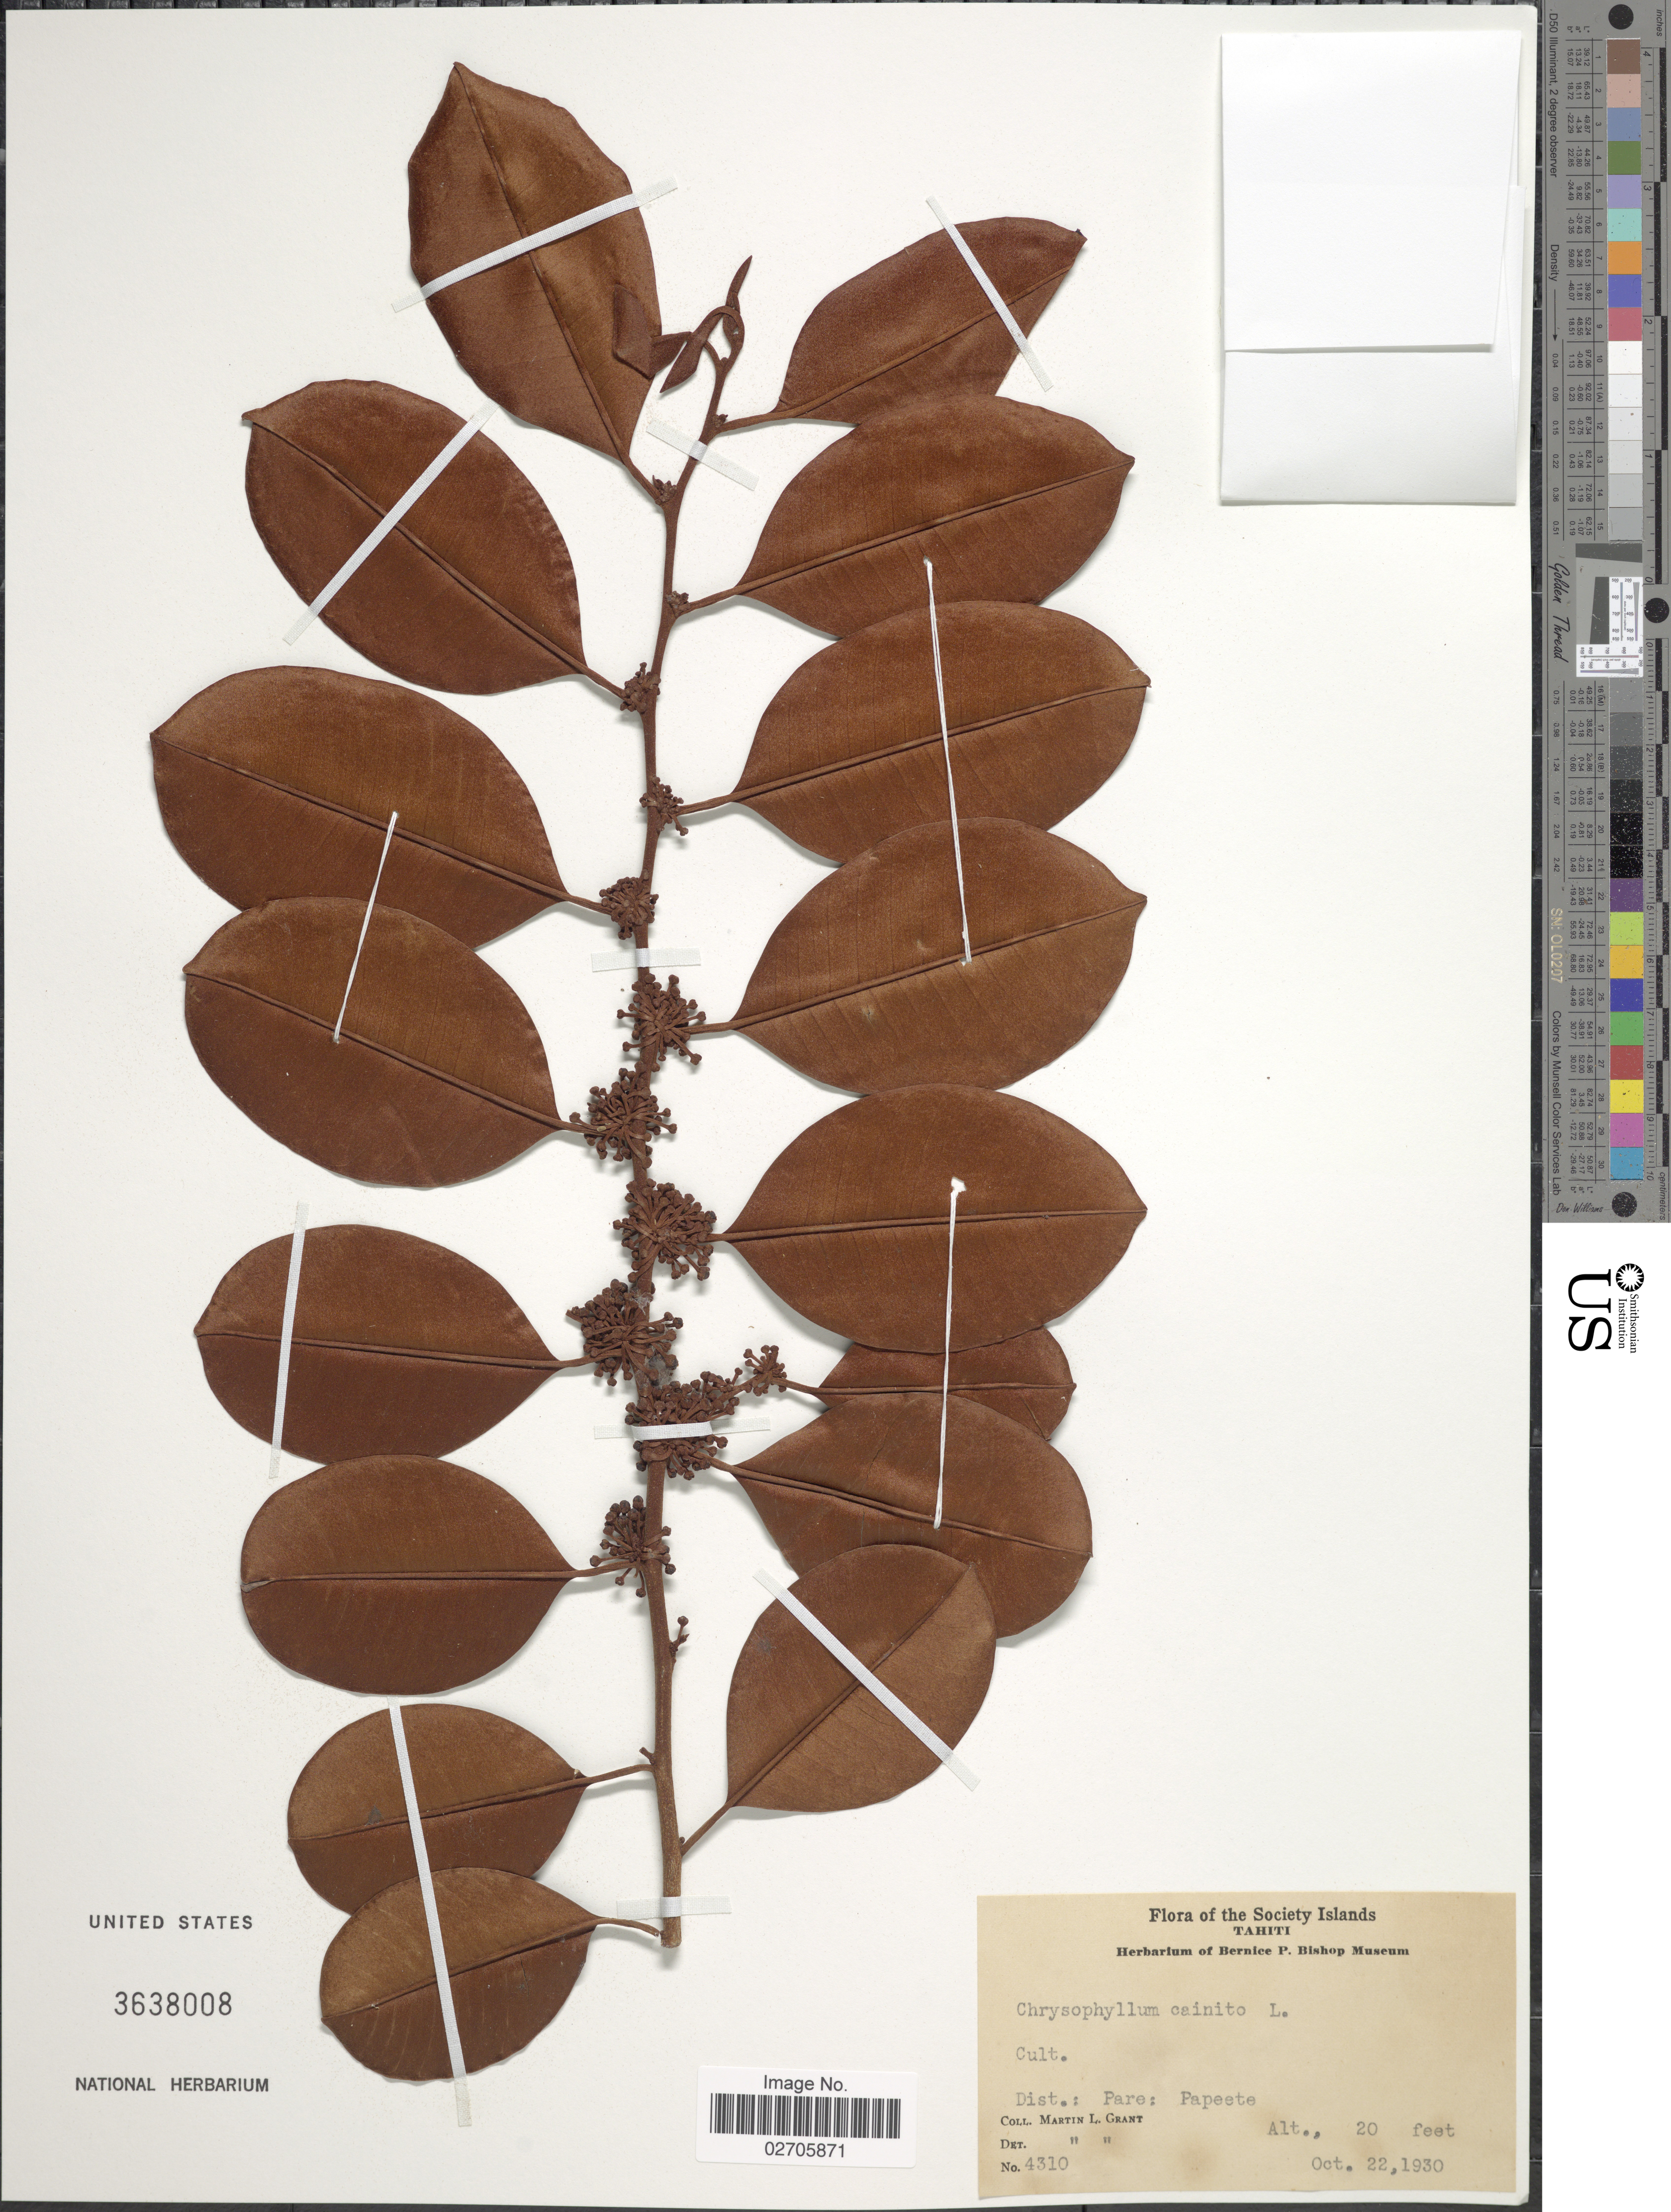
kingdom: Plantae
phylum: Tracheophyta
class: Magnoliopsida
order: Ericales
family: Sapotaceae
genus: Chrysophyllum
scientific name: Chrysophyllum cainito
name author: L.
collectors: M. L. Grant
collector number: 4310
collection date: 1930-10-22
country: French Polynesia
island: Tahiti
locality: The Society Islands, Tahiti, Dist.: Pare: Papeete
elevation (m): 6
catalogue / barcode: US 3638008